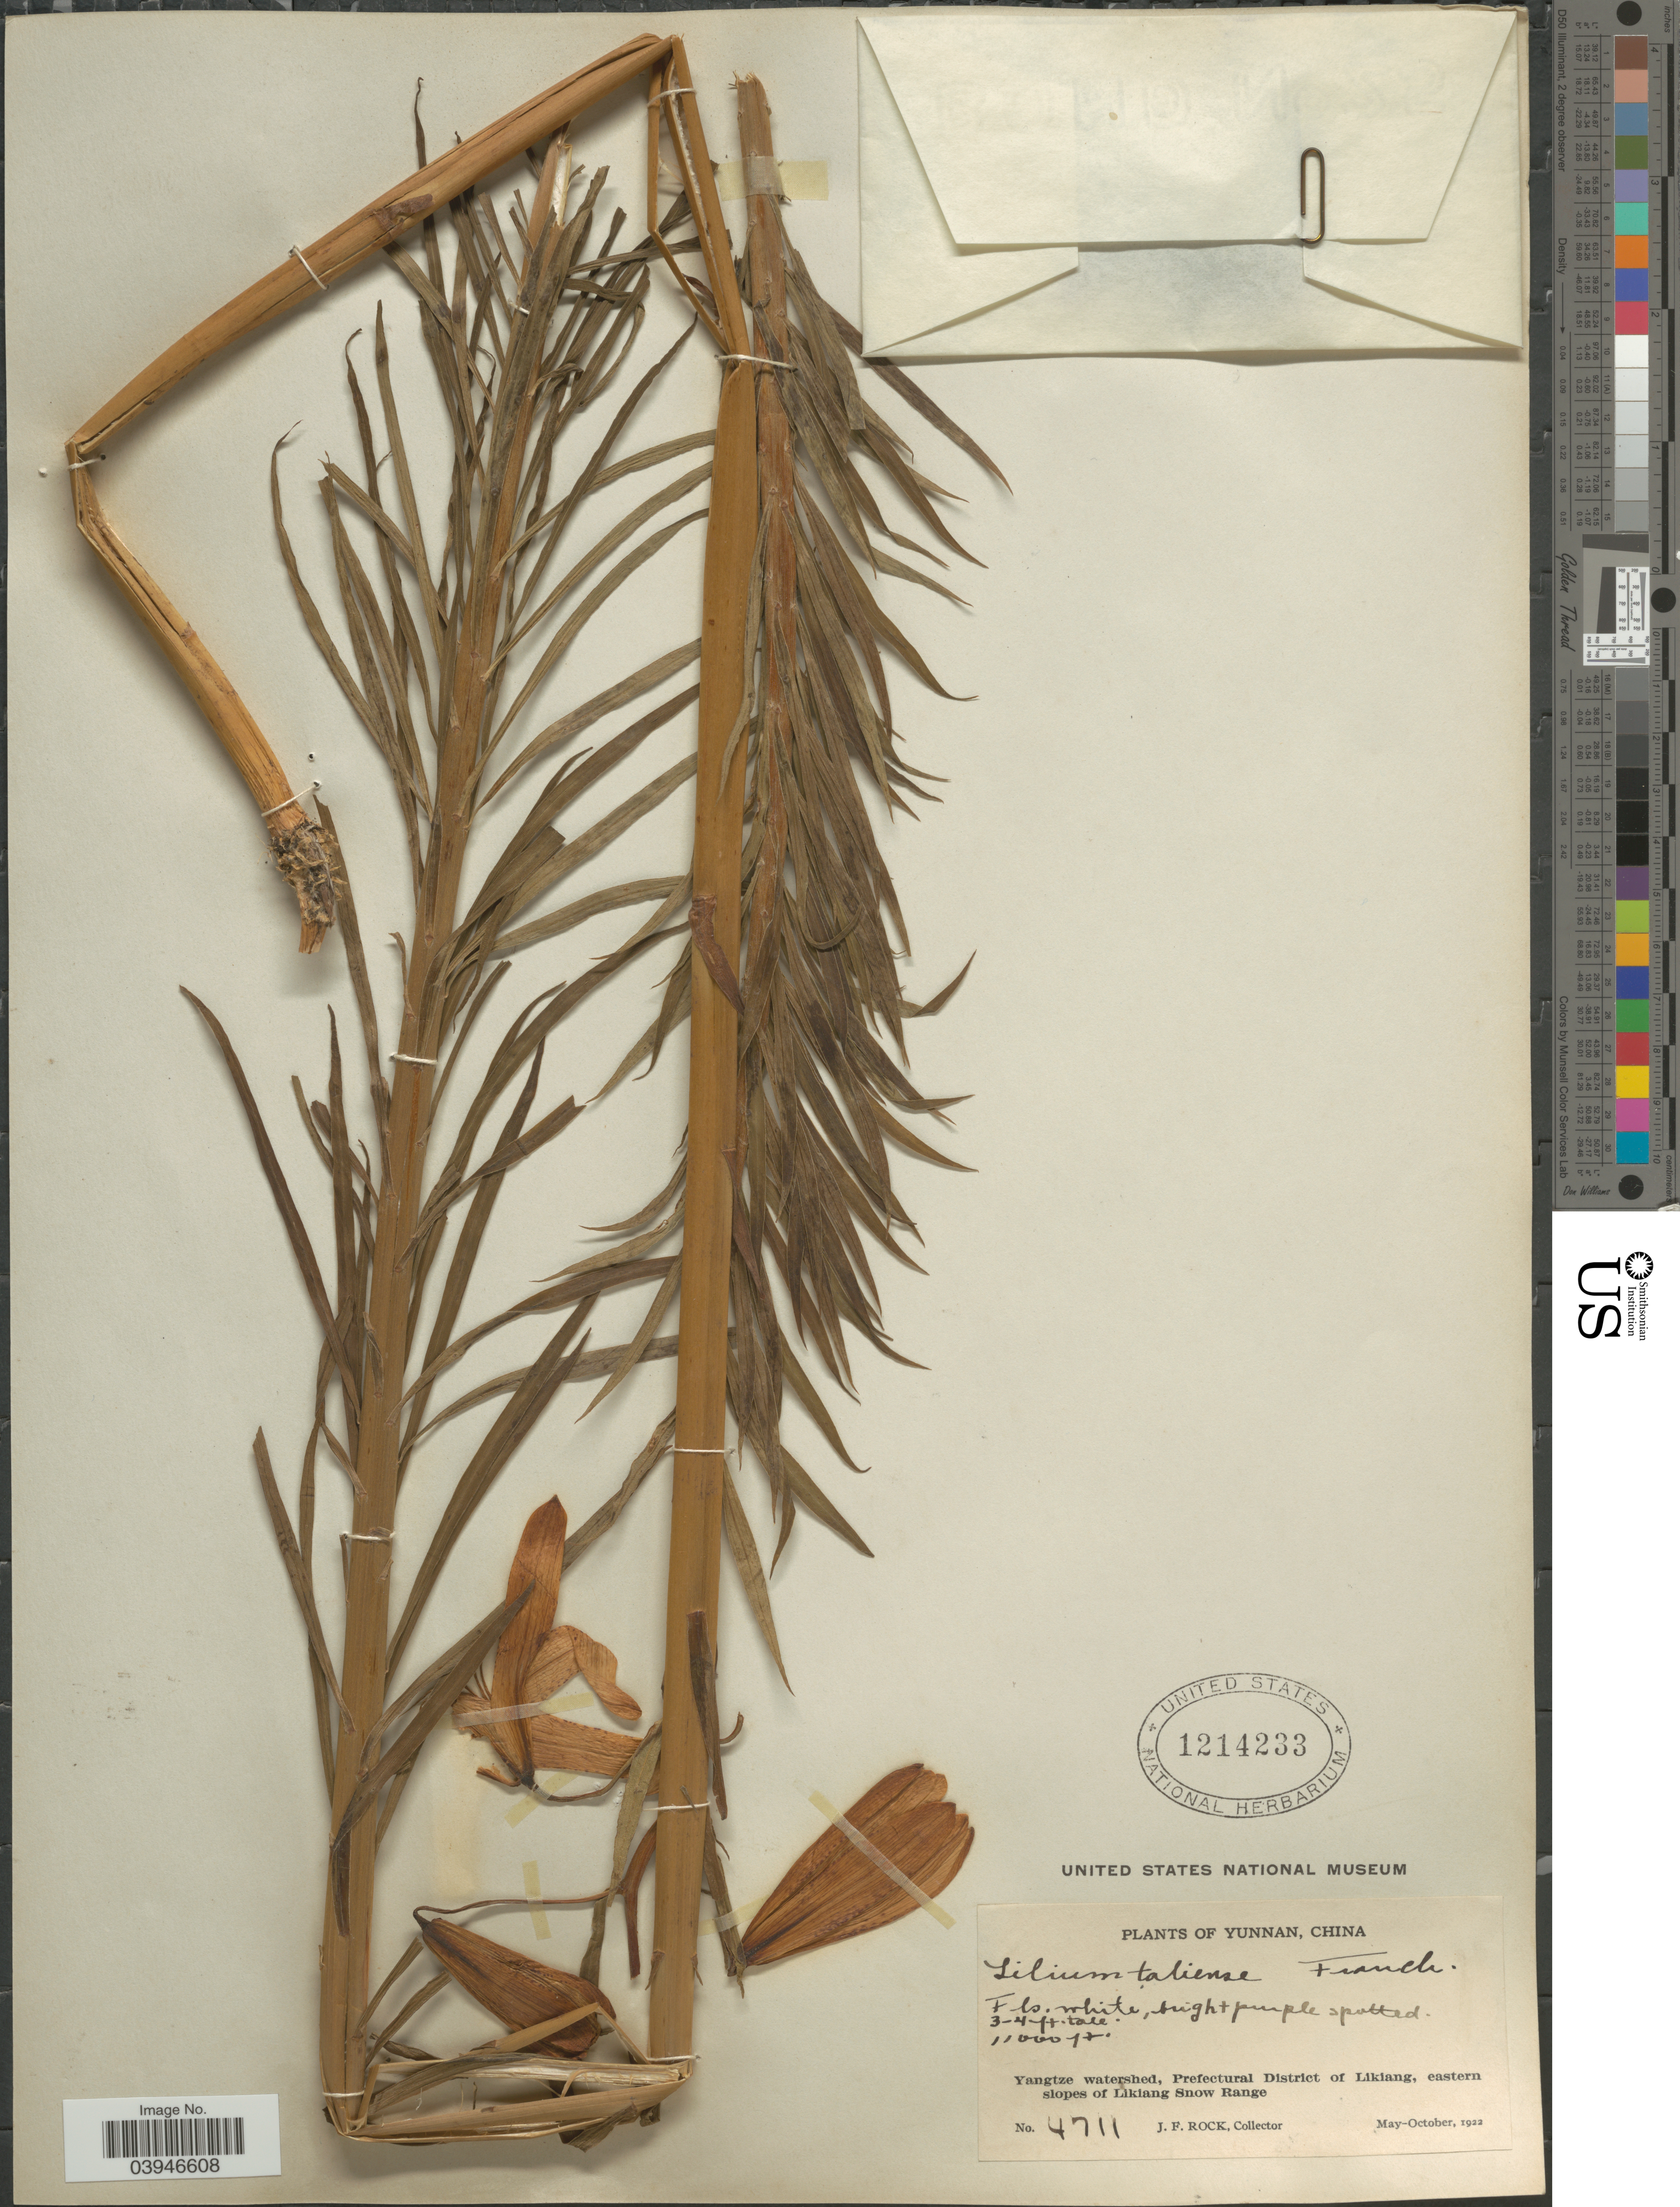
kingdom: Plantae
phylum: Tracheophyta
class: Liliopsida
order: Liliales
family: Liliaceae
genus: Lilium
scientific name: Lilium taliense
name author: Franch.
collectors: J. Rock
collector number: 4711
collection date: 1922-05/1922-10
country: China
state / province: Yunnan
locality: Yangtze watershed, Prefectural District of Likiang, eastern slopes of Likiang Snow Range.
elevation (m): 3353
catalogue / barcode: US 1214233